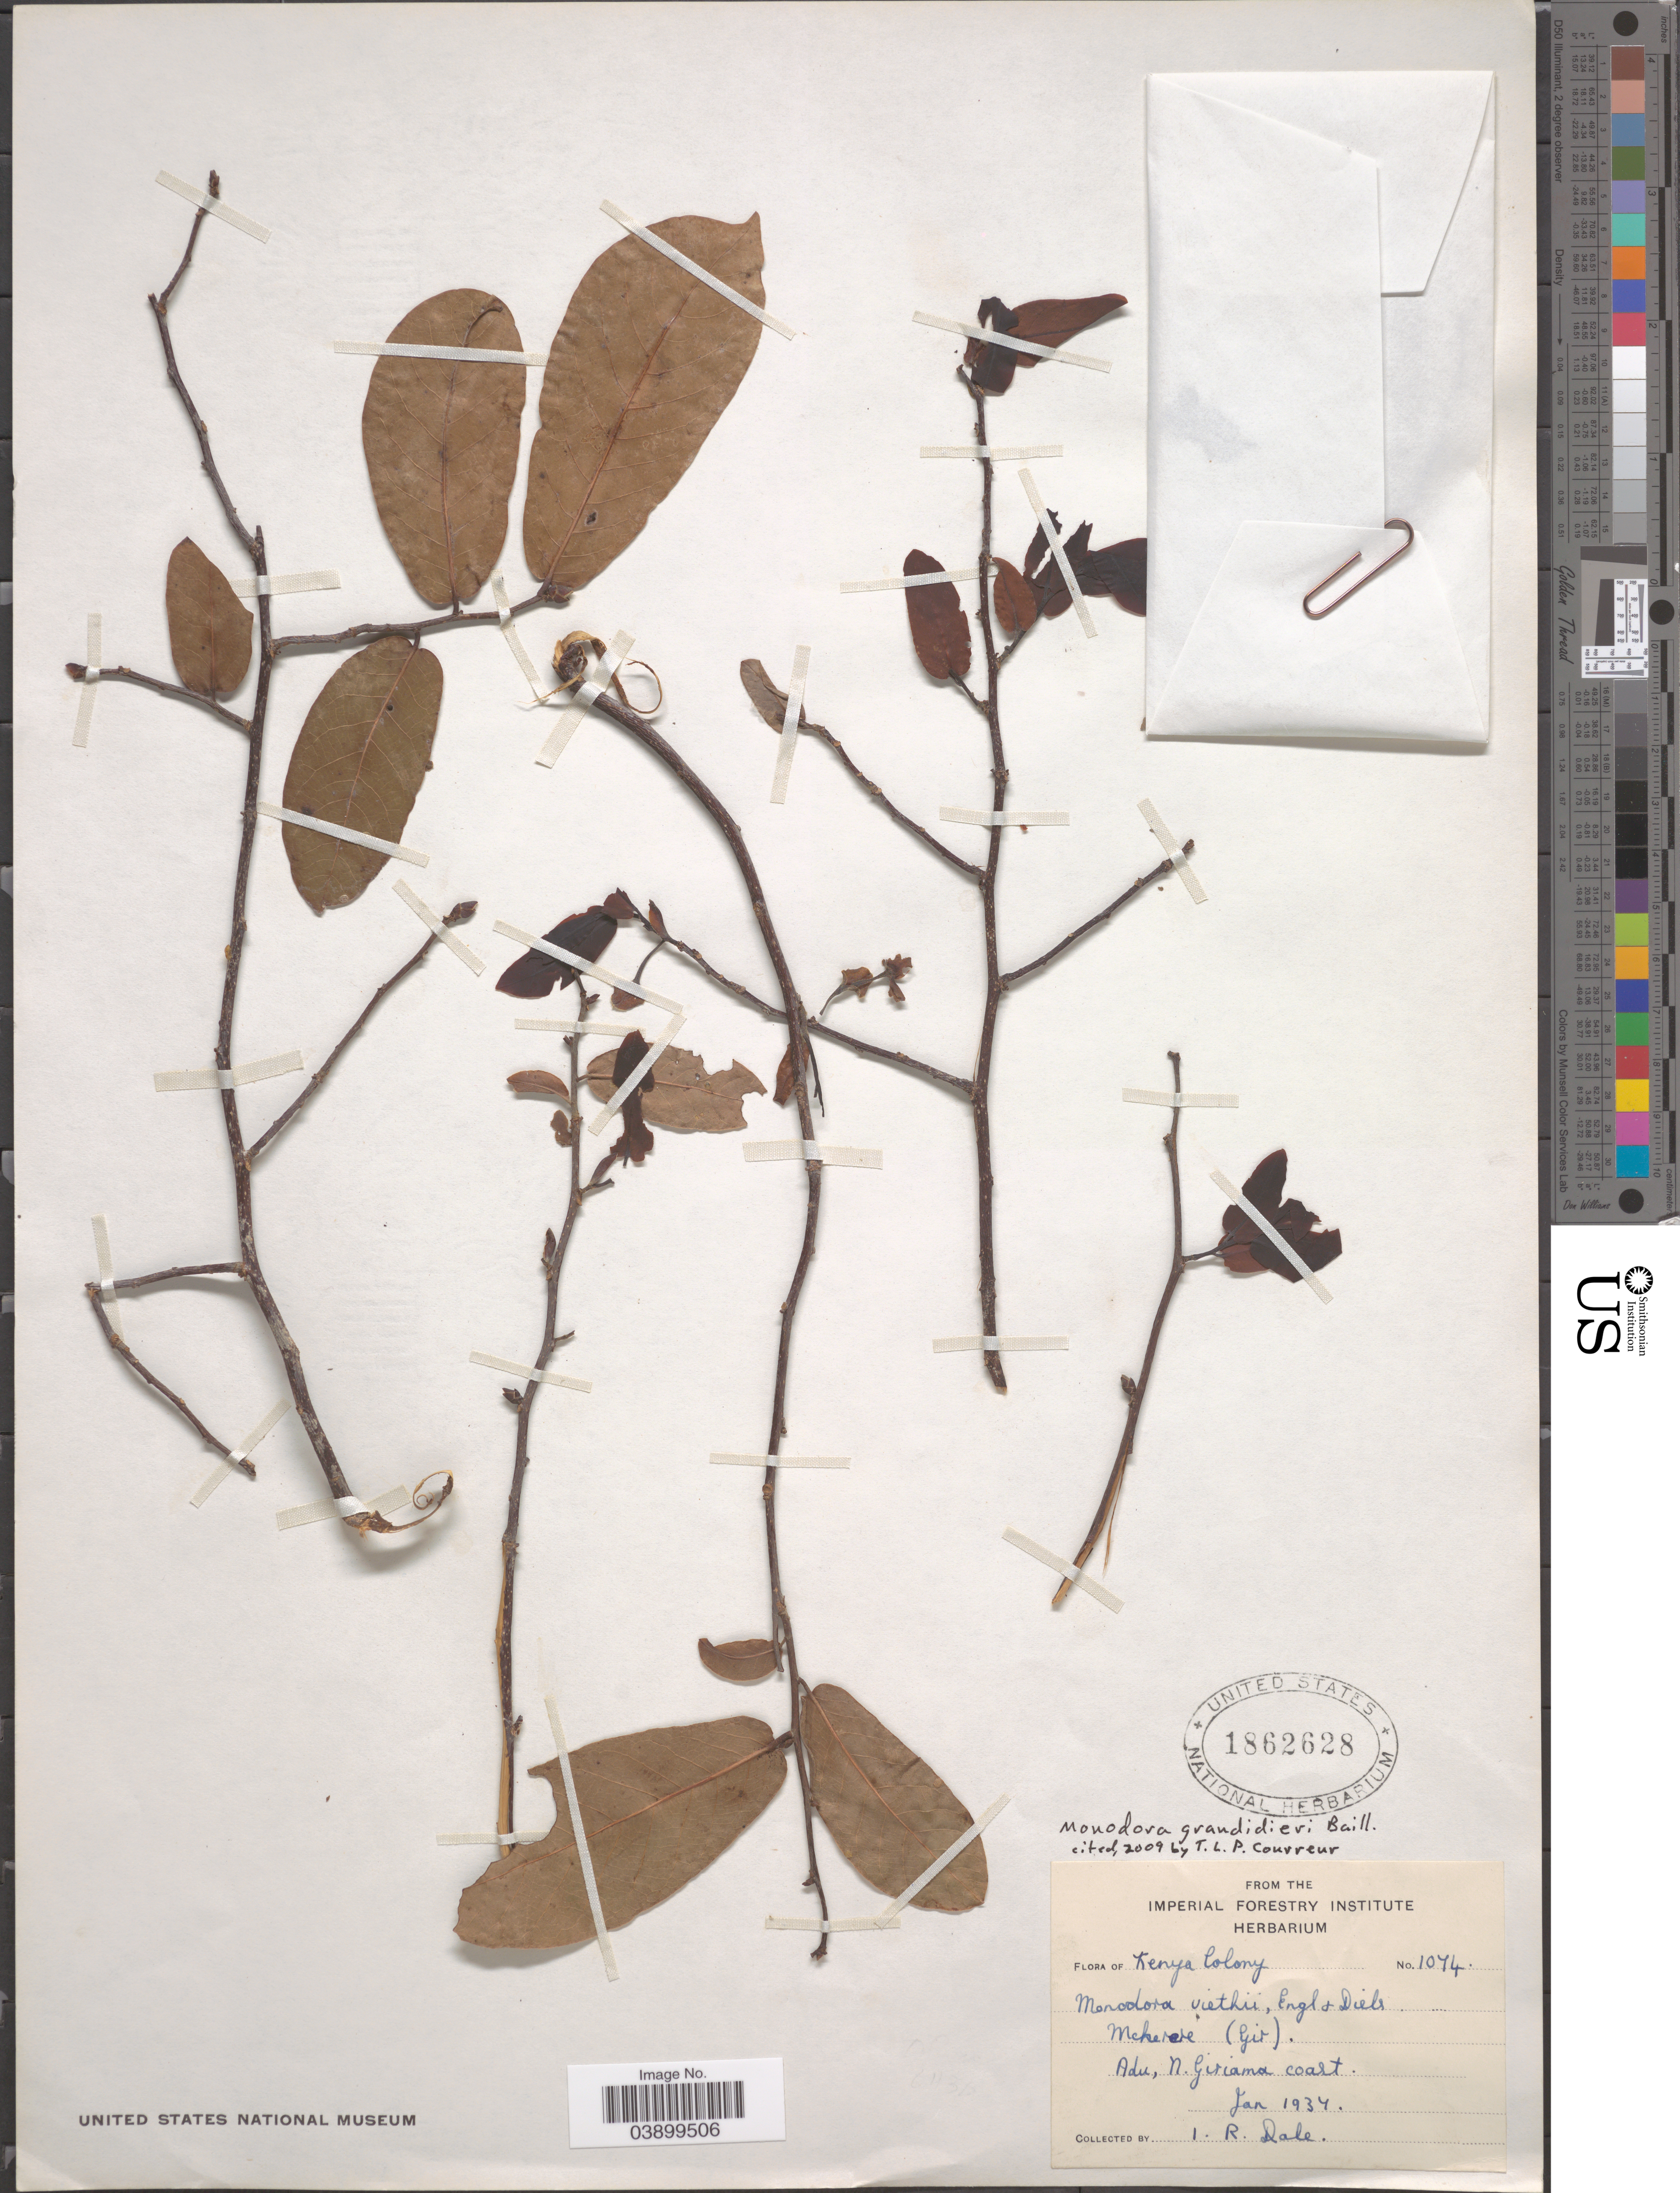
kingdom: Plantae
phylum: Tracheophyta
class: Magnoliopsida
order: Magnoliales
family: Annonaceae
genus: Monodora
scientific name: Monodora grandidieri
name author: Baill.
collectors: I. Dale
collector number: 1074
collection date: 1934-01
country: Kenya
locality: Kenya Colony. Adu, N. Giriama coast.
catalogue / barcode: US 1862628